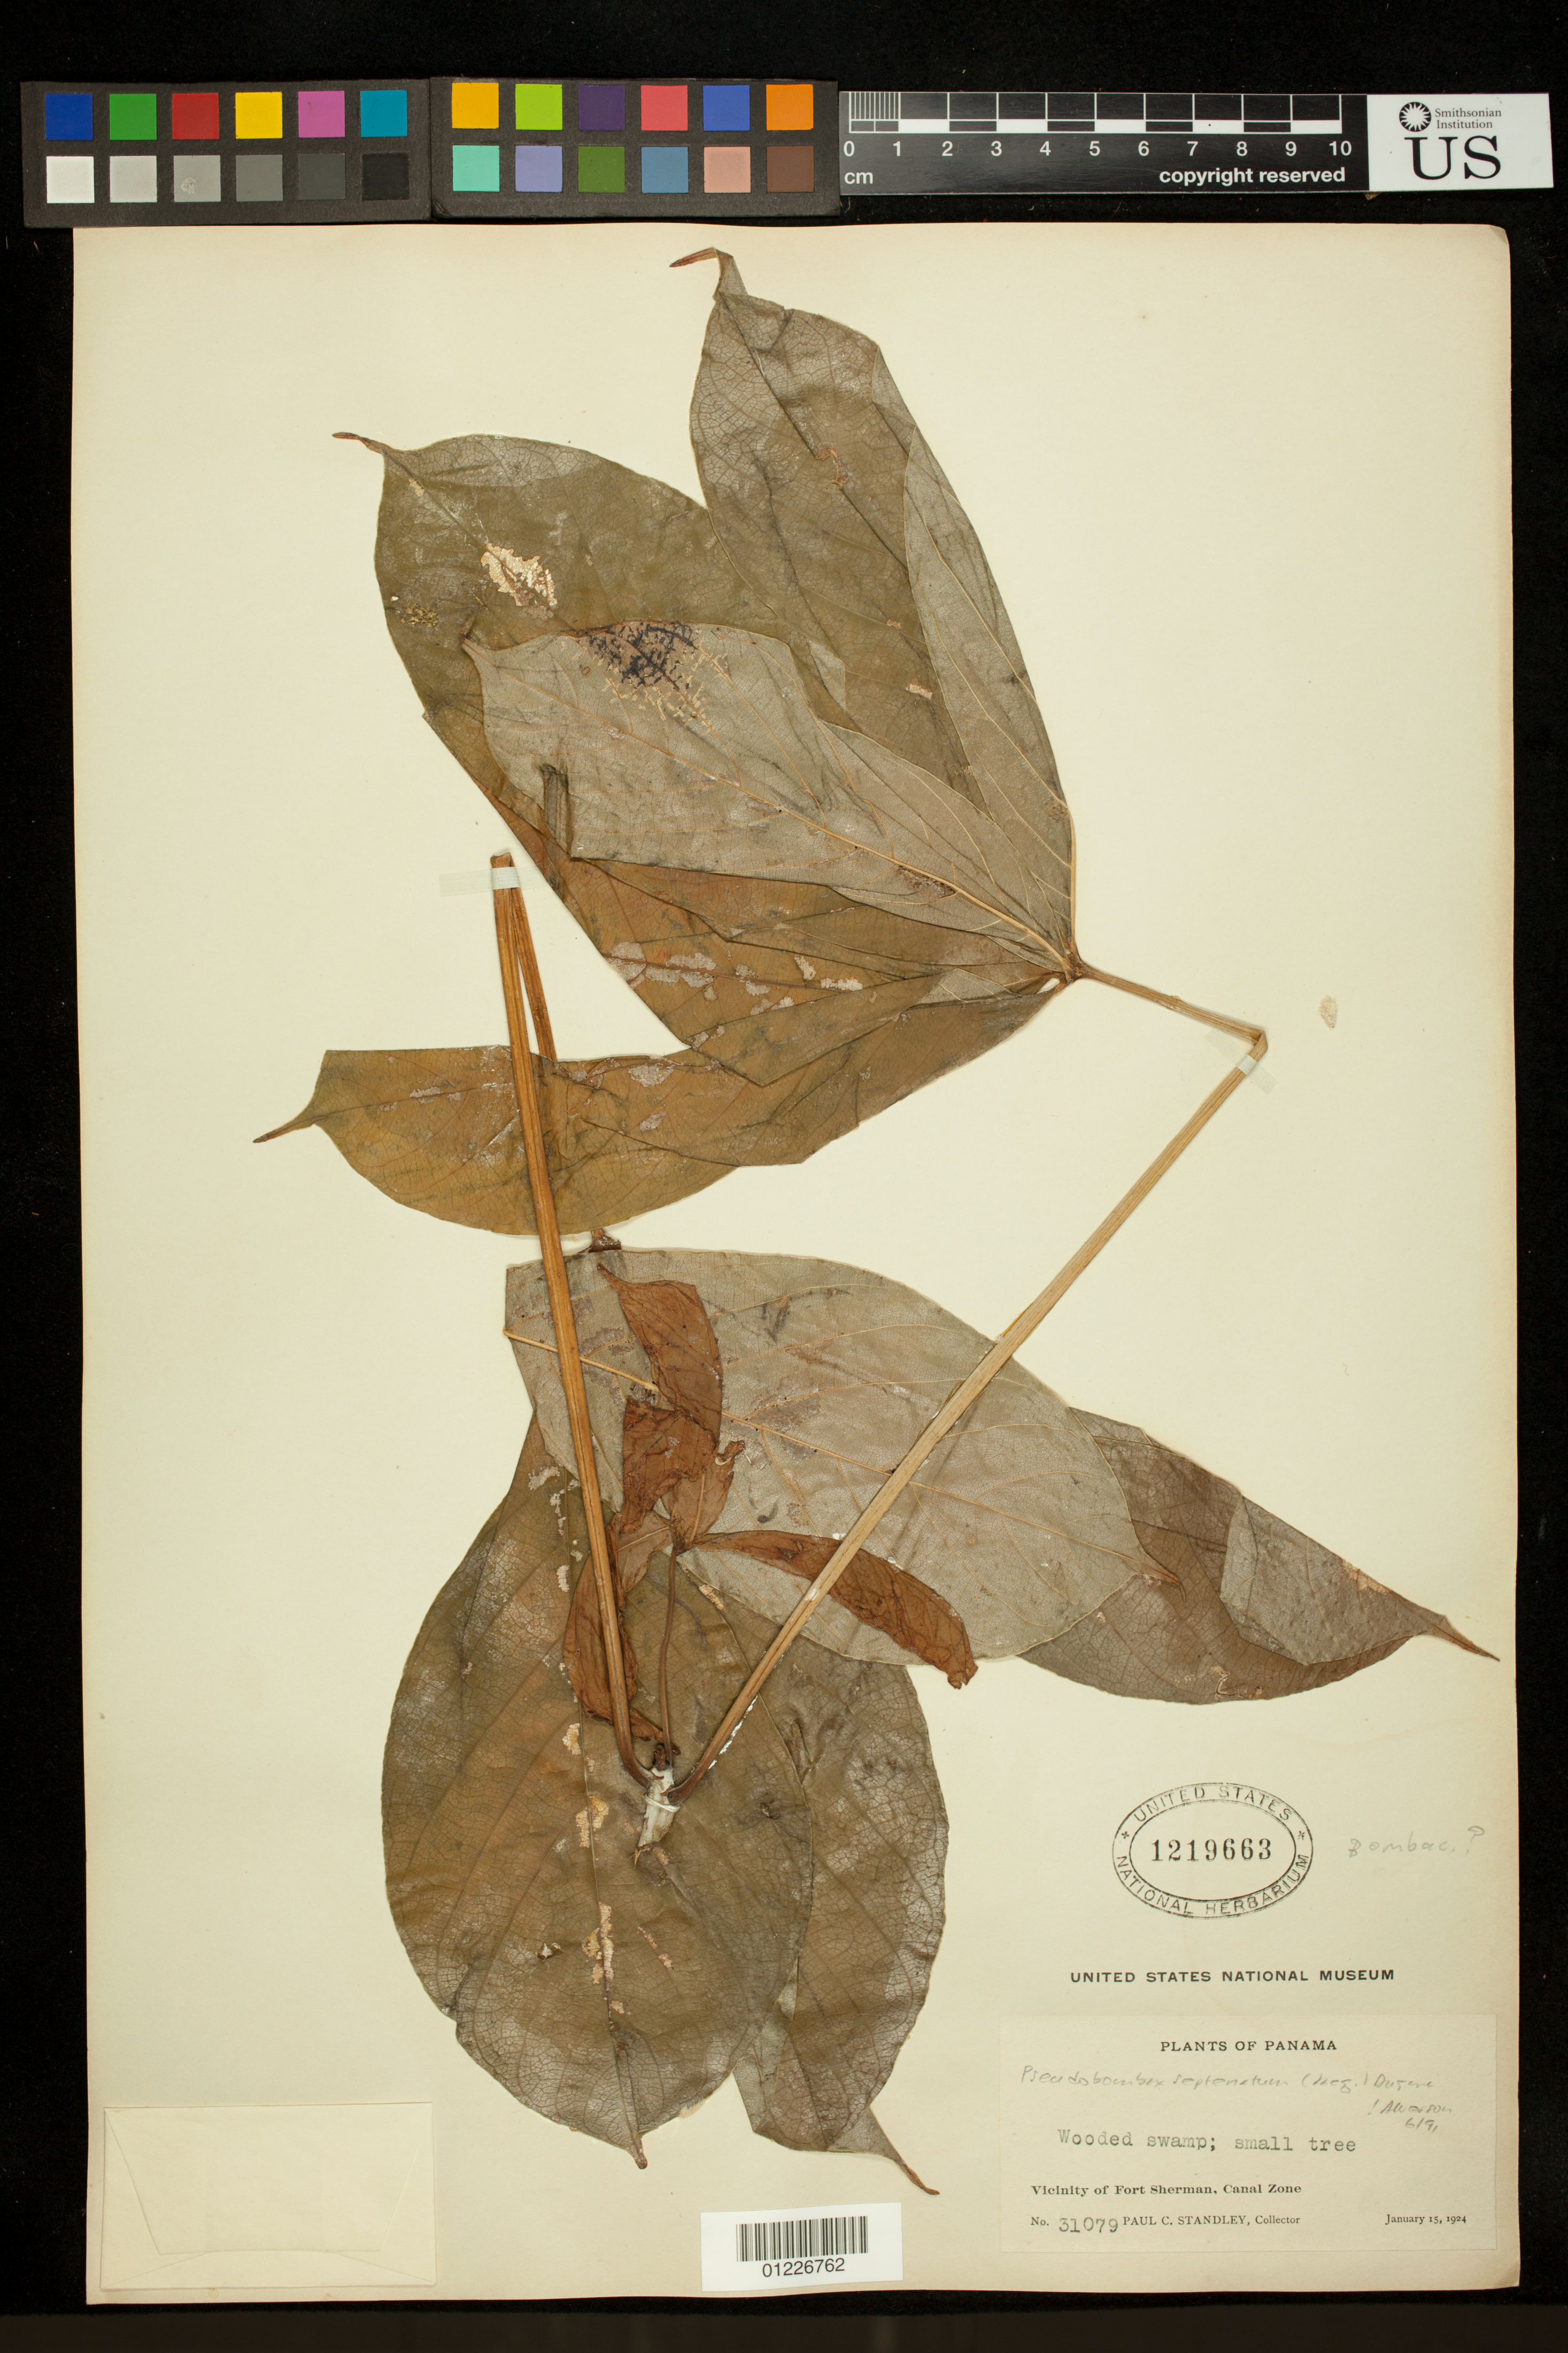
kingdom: Plantae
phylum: Tracheophyta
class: Magnoliopsida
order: Malvales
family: Malvaceae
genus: Pseudobombax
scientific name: Pseudobombax septenatum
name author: (Jacq.) Dugand G.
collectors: P. C. Standley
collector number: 31079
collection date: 1924-01-15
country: Panama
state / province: Colón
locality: Vicinity of Fort Sherman, Canal Zone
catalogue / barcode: US 1219663